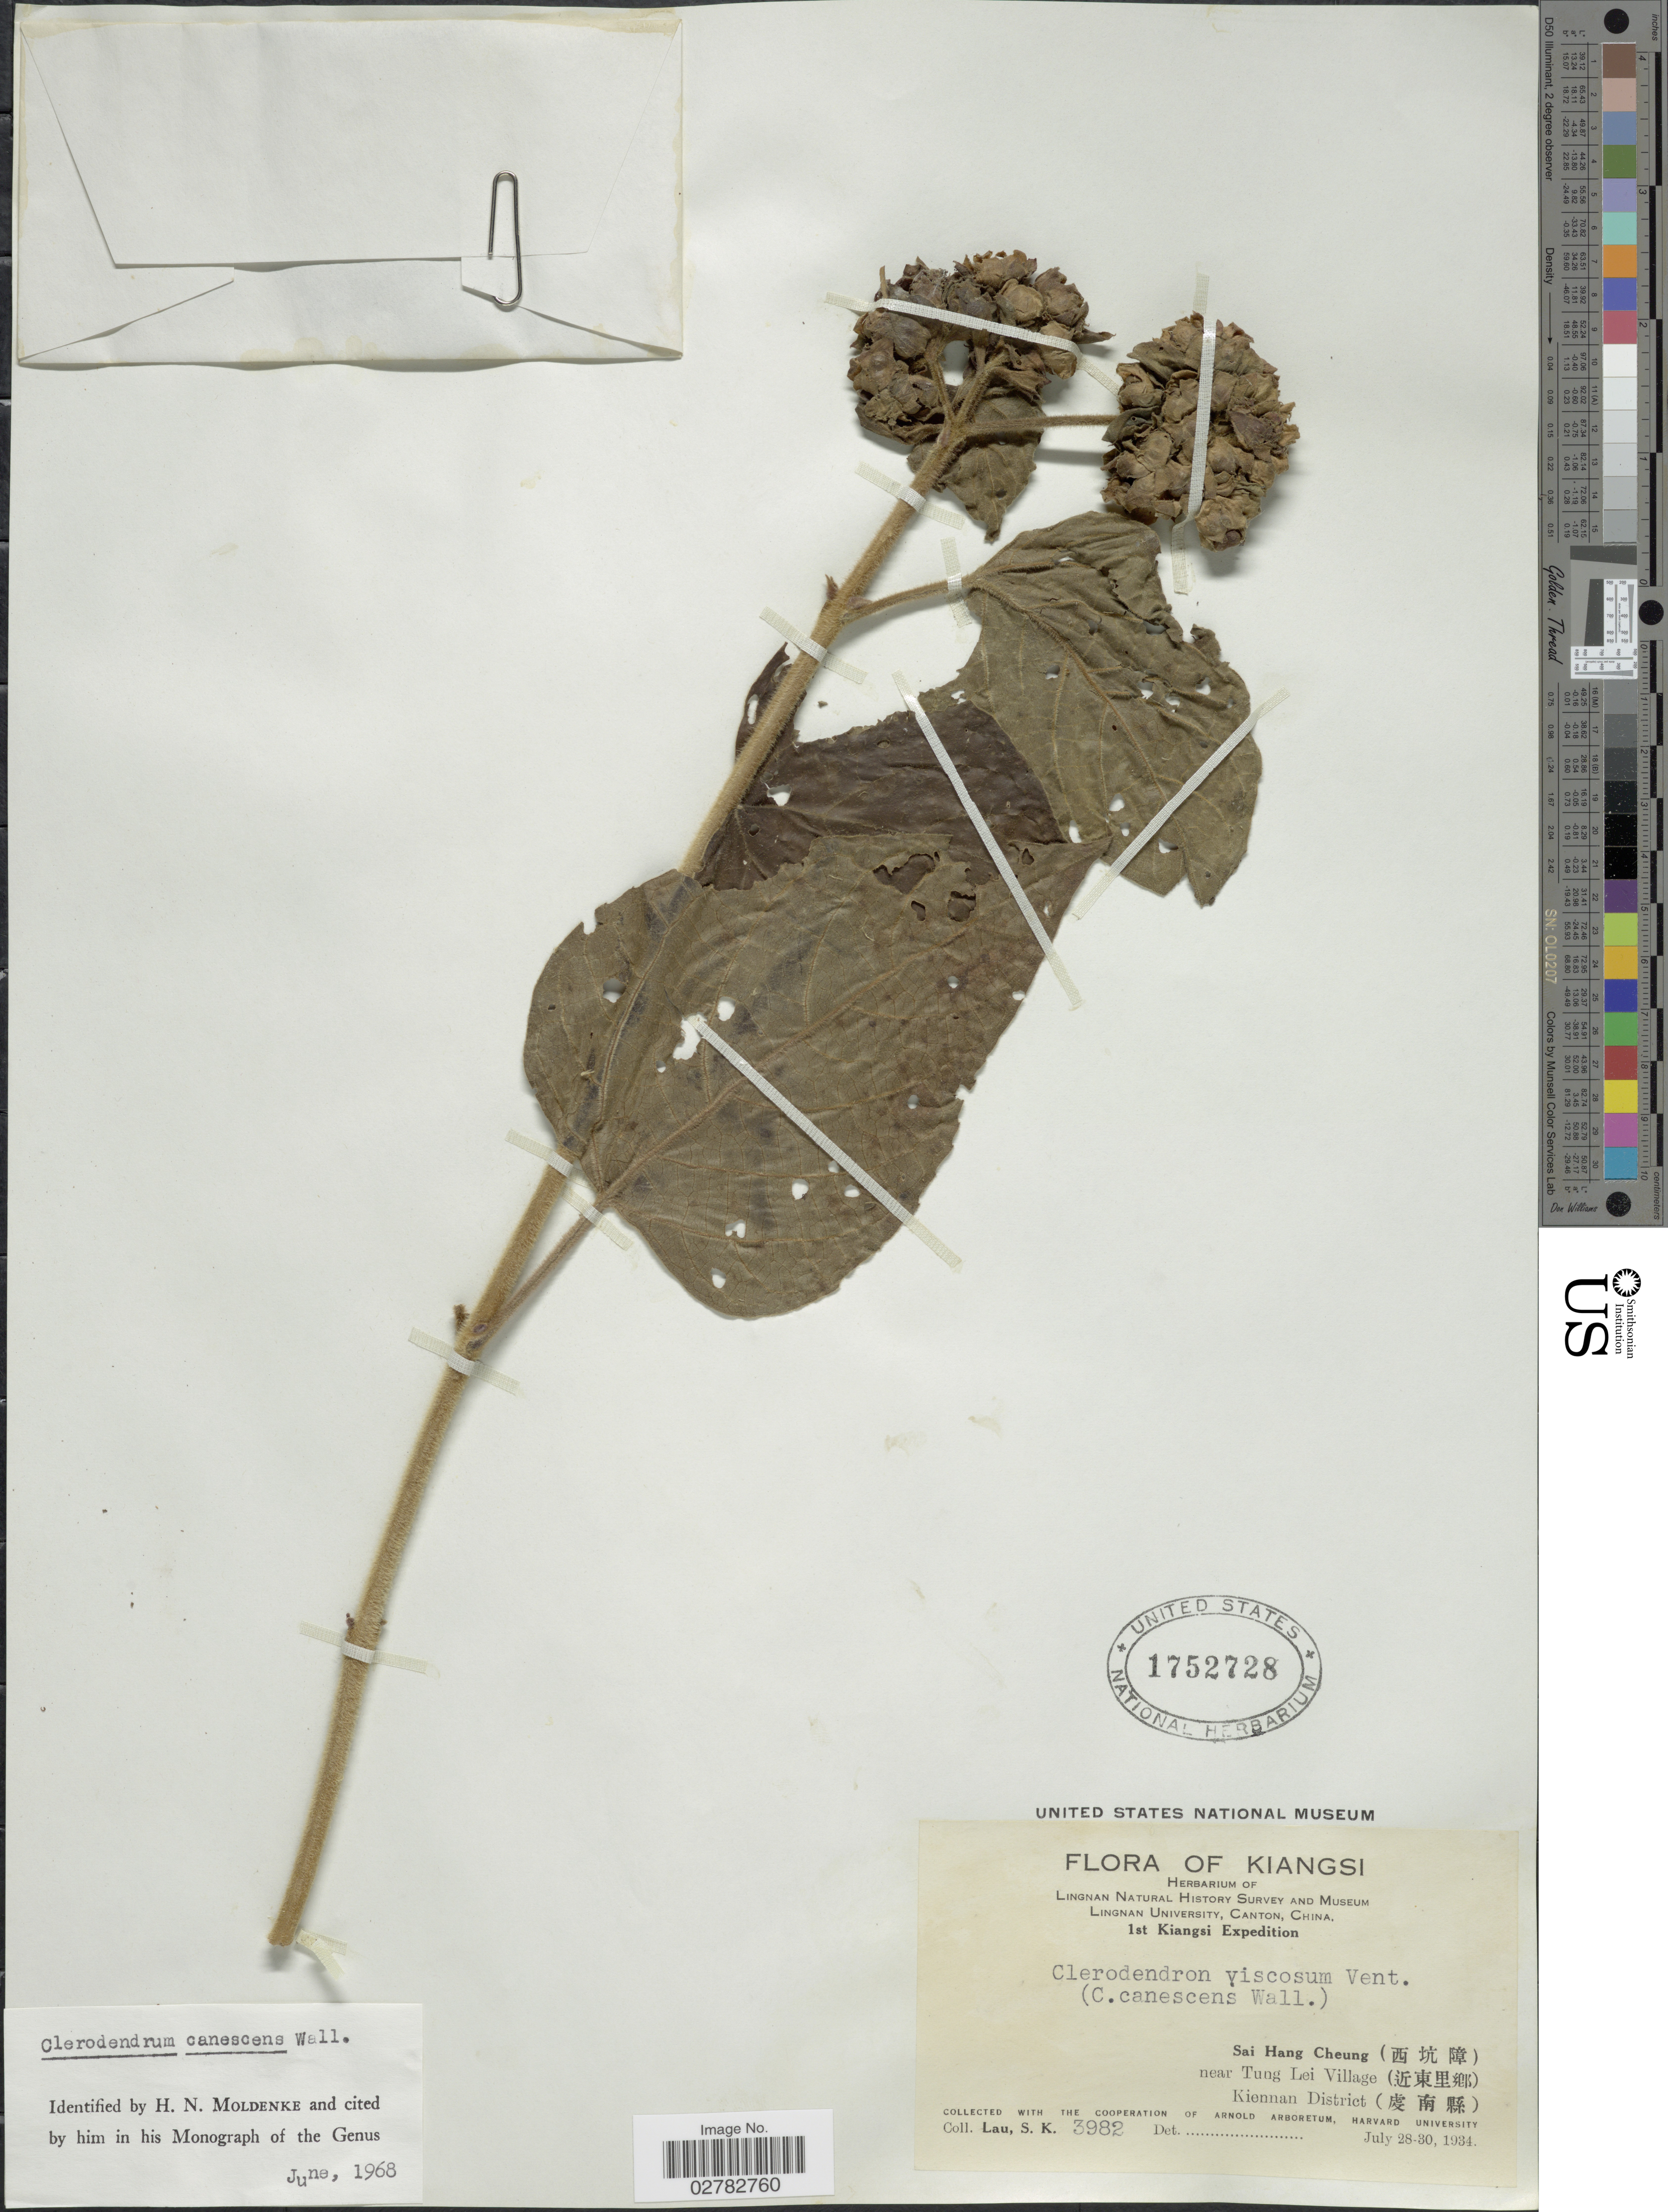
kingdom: Plantae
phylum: Tracheophyta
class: Magnoliopsida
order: Lamiales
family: Lamiaceae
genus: Clerodendrum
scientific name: Clerodendrum canescens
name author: Wall. ex Walp.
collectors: S. K. Lau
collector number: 3982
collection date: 1934-07-28/1934-07-30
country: China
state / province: Jiangxi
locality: Kiangsi. Sai Hang Cheung (X), near Tung Lei Village (X). Kiennan District (X).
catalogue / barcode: US 1752728